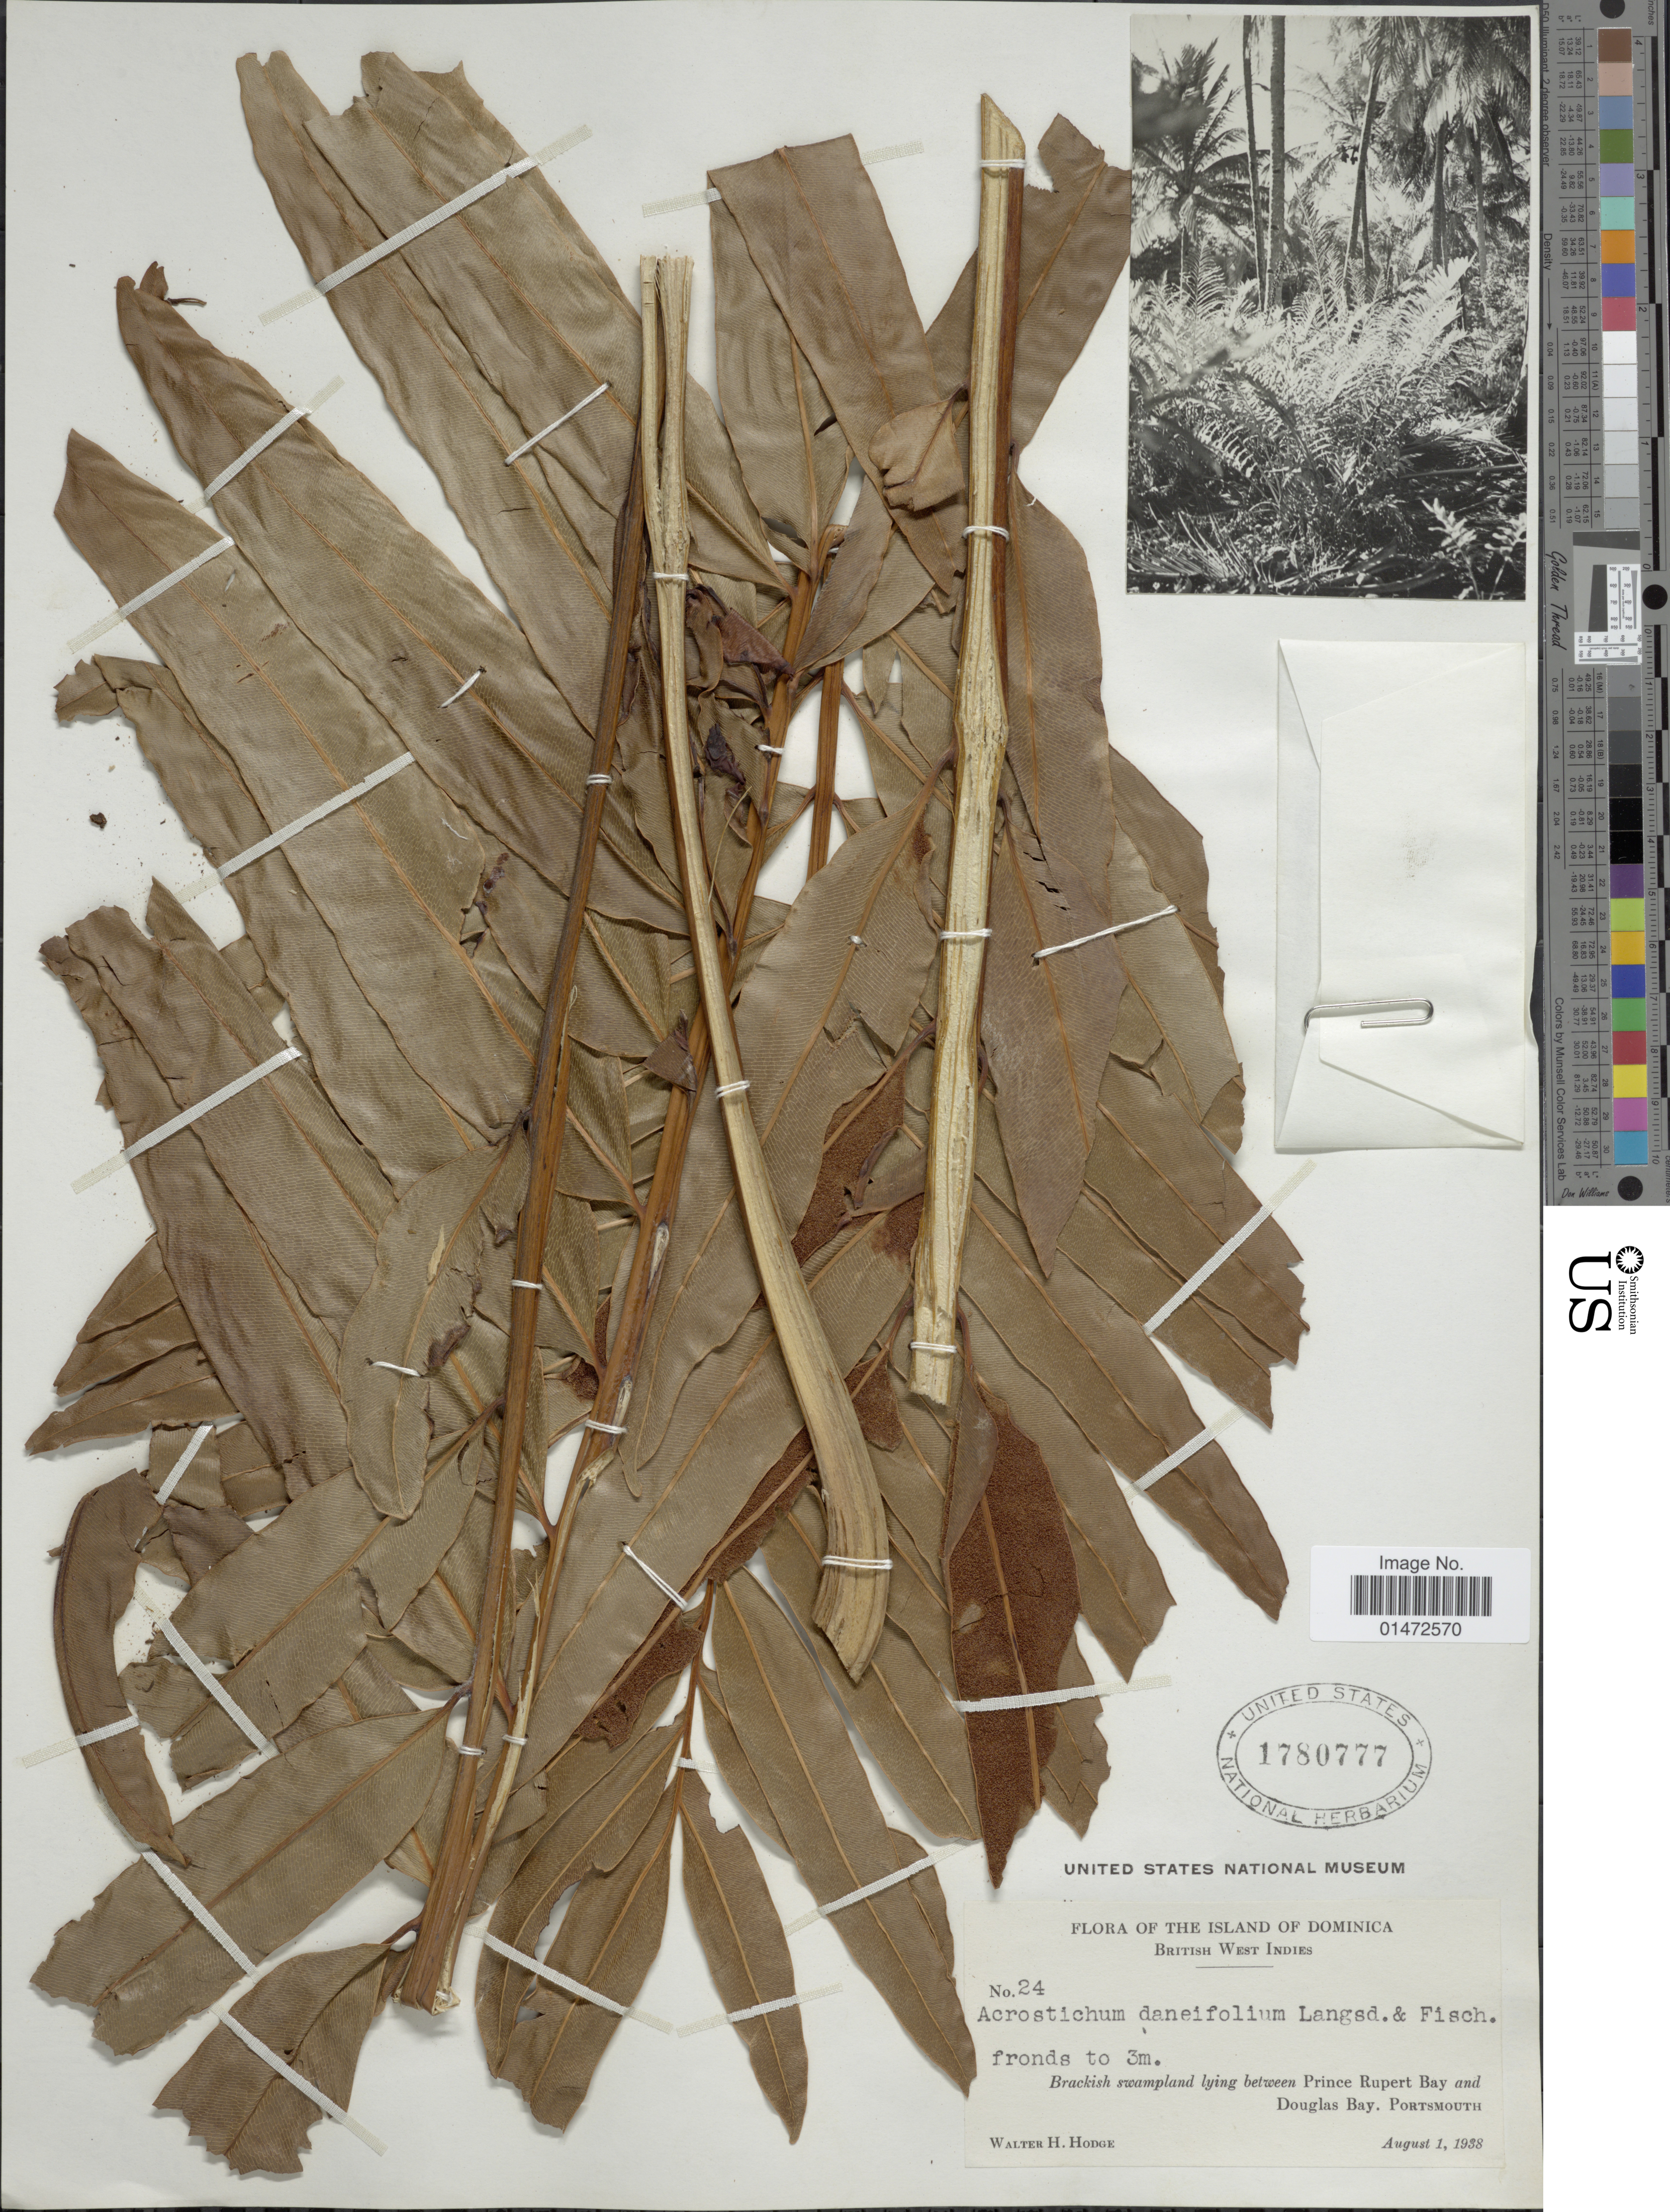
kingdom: Plantae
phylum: Tracheophyta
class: Polypodiopsida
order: Polypodiales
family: Pteridaceae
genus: Acrostichum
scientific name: Acrostichum danaeifolium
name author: Langsd. & Fisch.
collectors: W. Hodge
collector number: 24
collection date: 1938-08-01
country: Dominica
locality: Island of Dominica. British West Indies. Brackish swampland lying between Prince Rupert Bay and Douglas Bay, Portsmouth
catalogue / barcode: US 1780777